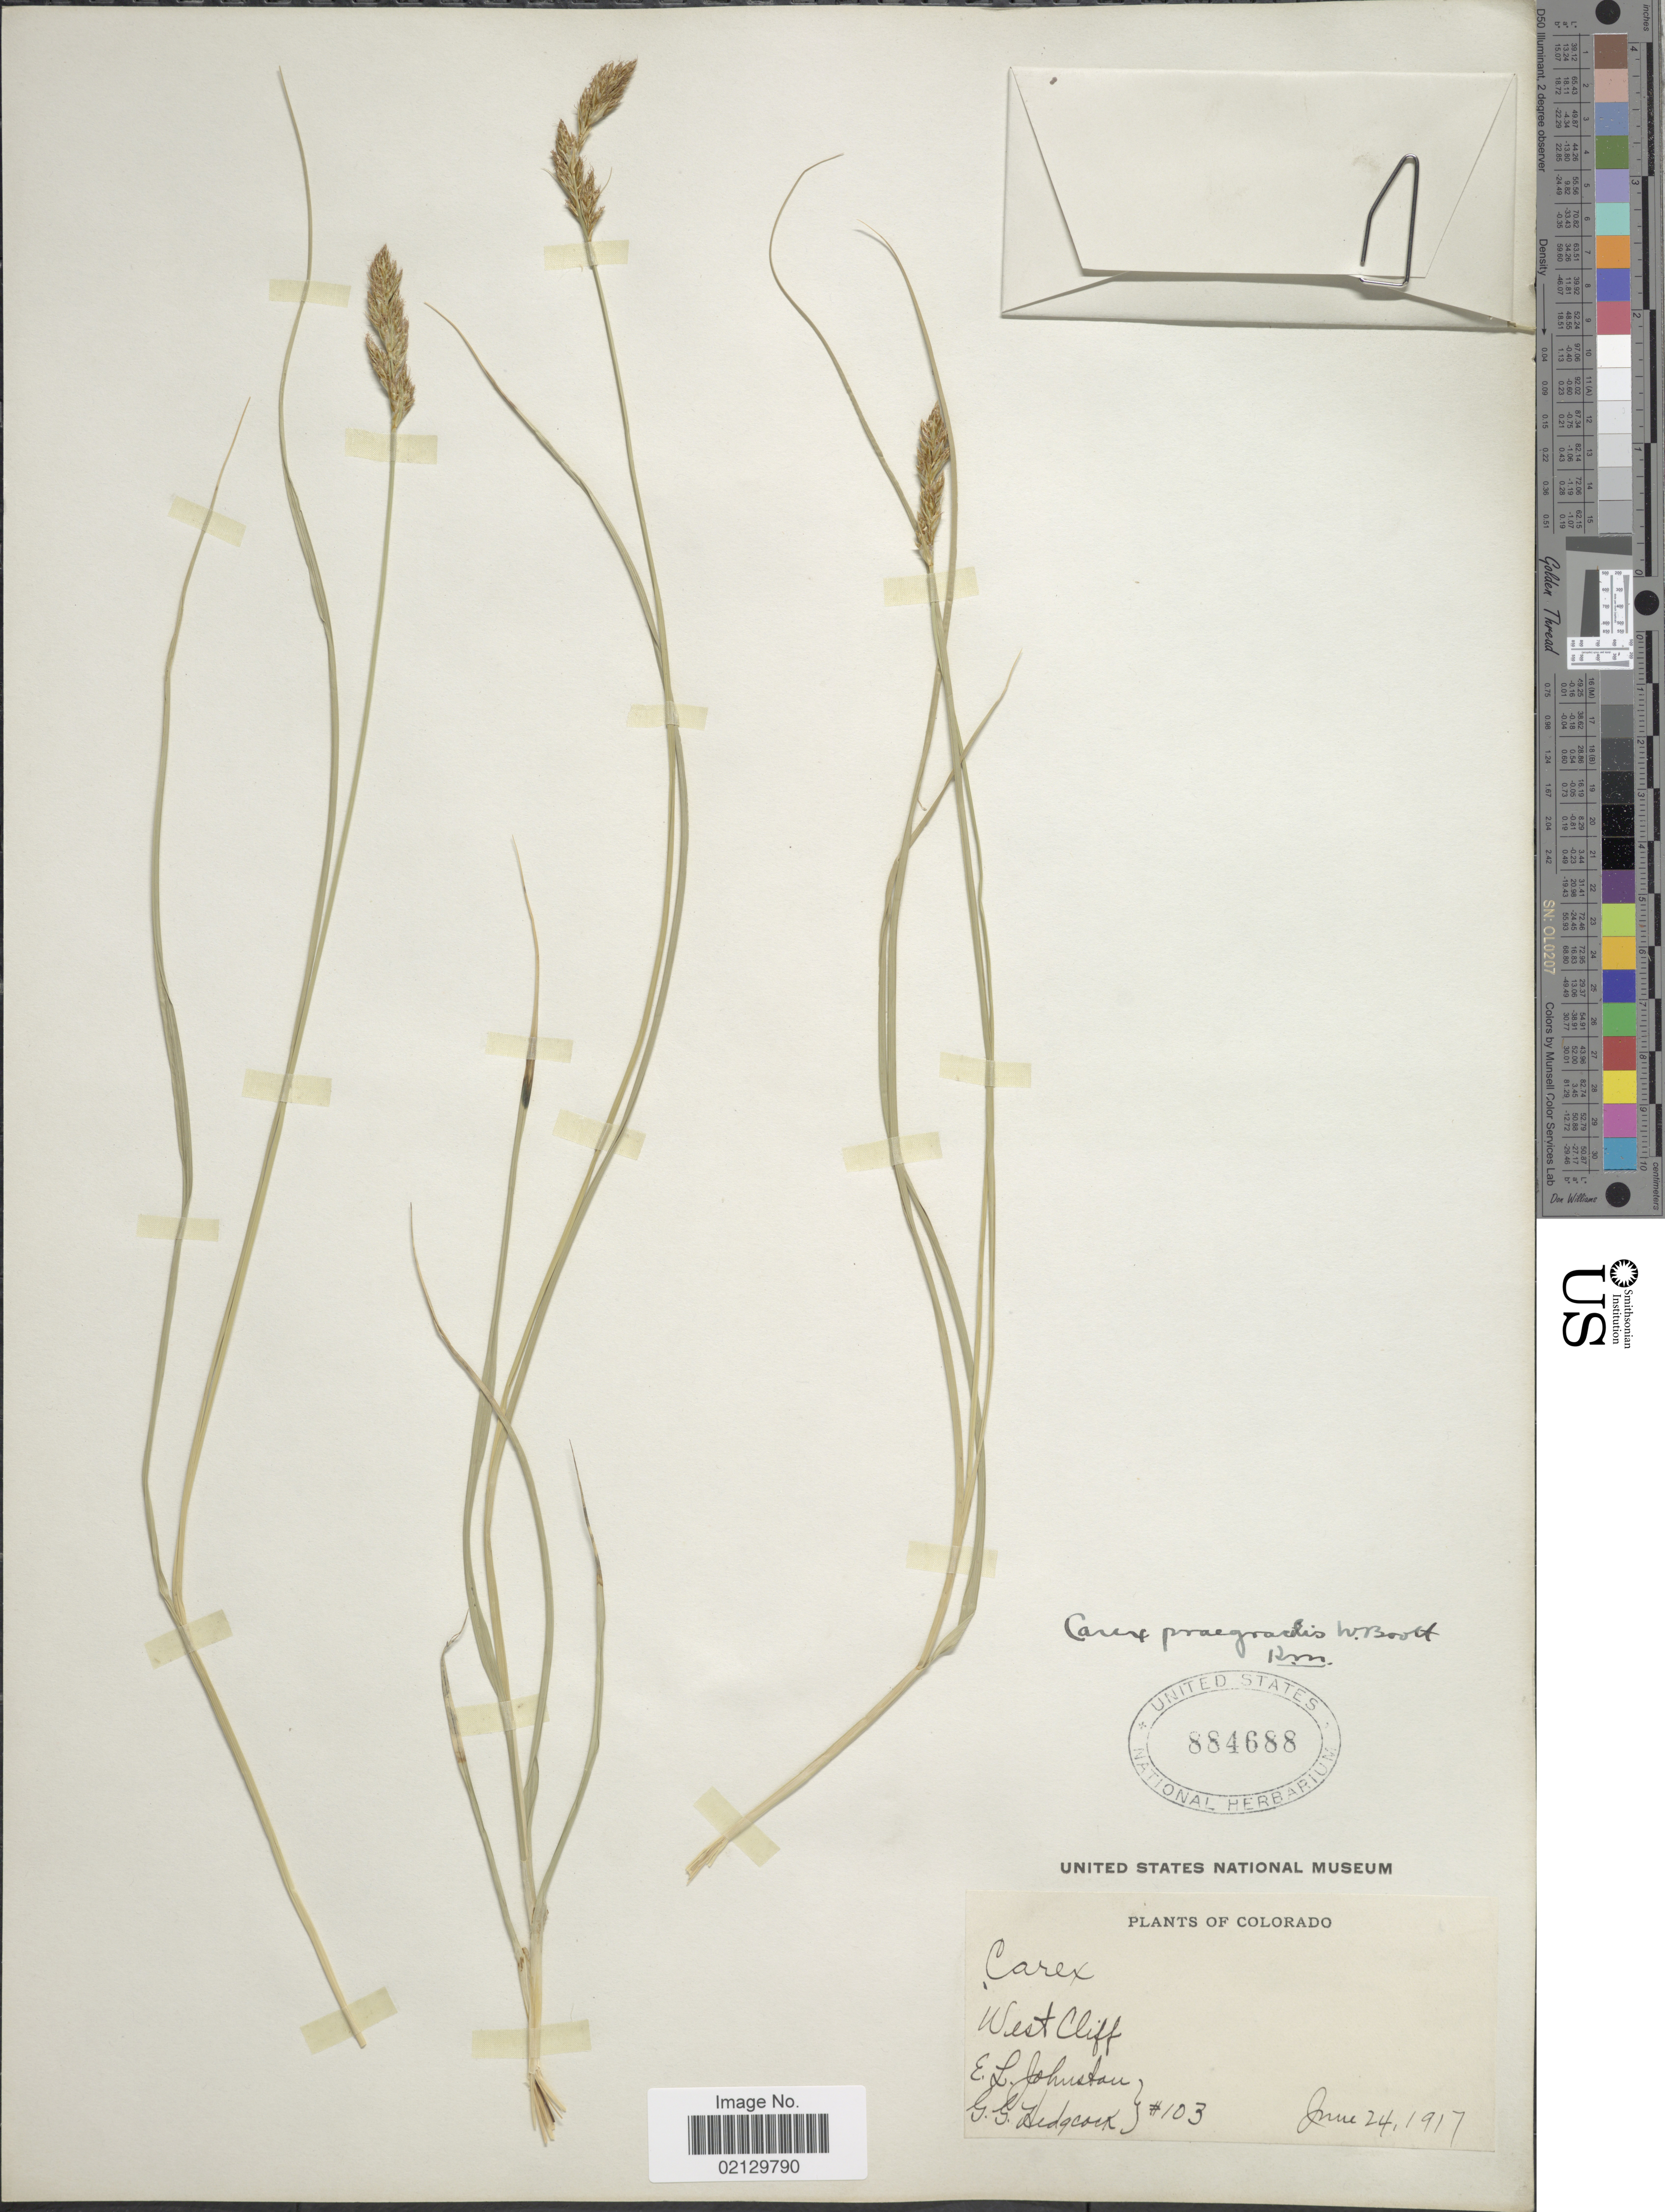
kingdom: Plantae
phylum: Tracheophyta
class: Liliopsida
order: Poales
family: Cyperaceae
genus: Carex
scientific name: Carex praegracilis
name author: W. Boott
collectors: E. L. Johnston & G. Hedgcock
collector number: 103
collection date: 1917-06-24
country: United States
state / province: Colorado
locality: Colorado. West Cliff.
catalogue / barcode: US 884688